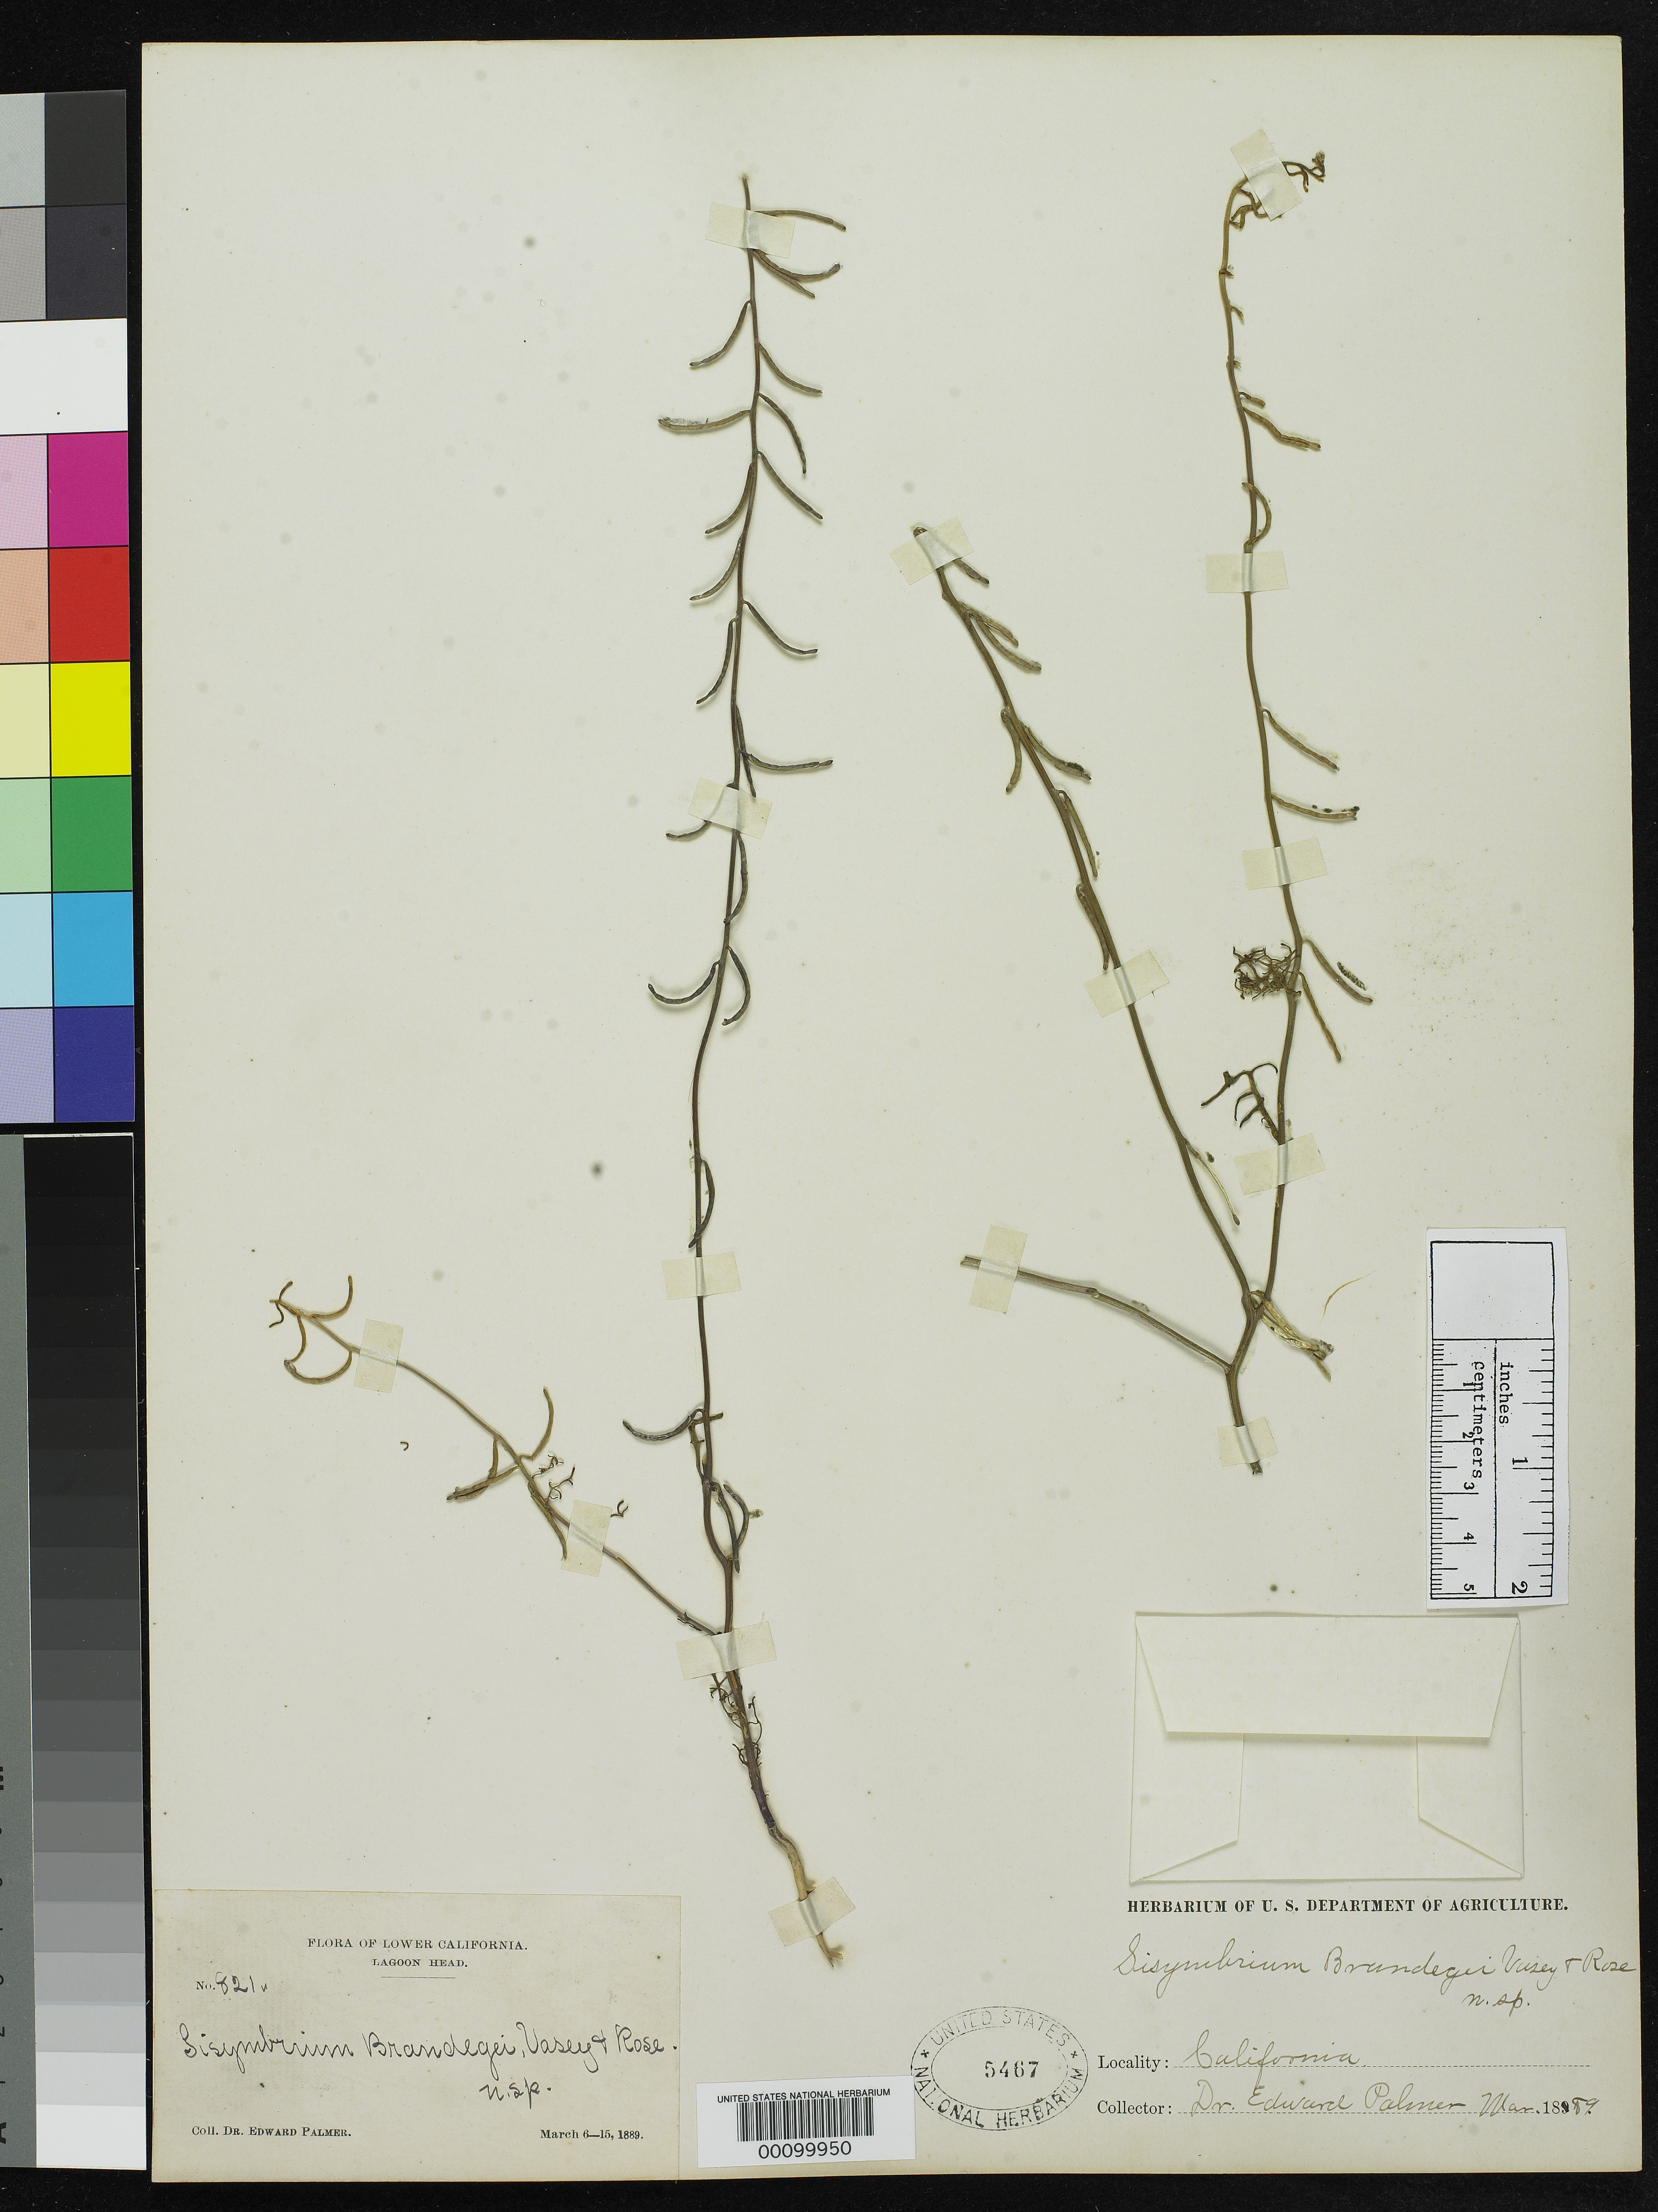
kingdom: Plantae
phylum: Tracheophyta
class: Magnoliopsida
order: Brassicales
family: Brassicaceae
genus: Sisymbrium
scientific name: Sisymbrium brandegeana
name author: Rose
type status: Type Collection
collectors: E. Palmer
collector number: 821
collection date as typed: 06 Mar 1889 to 15 Mar 1889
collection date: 1889-03-06/1889-03-15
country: Mexico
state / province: Baja California Norte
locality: Lagoon Head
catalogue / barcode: US 5467